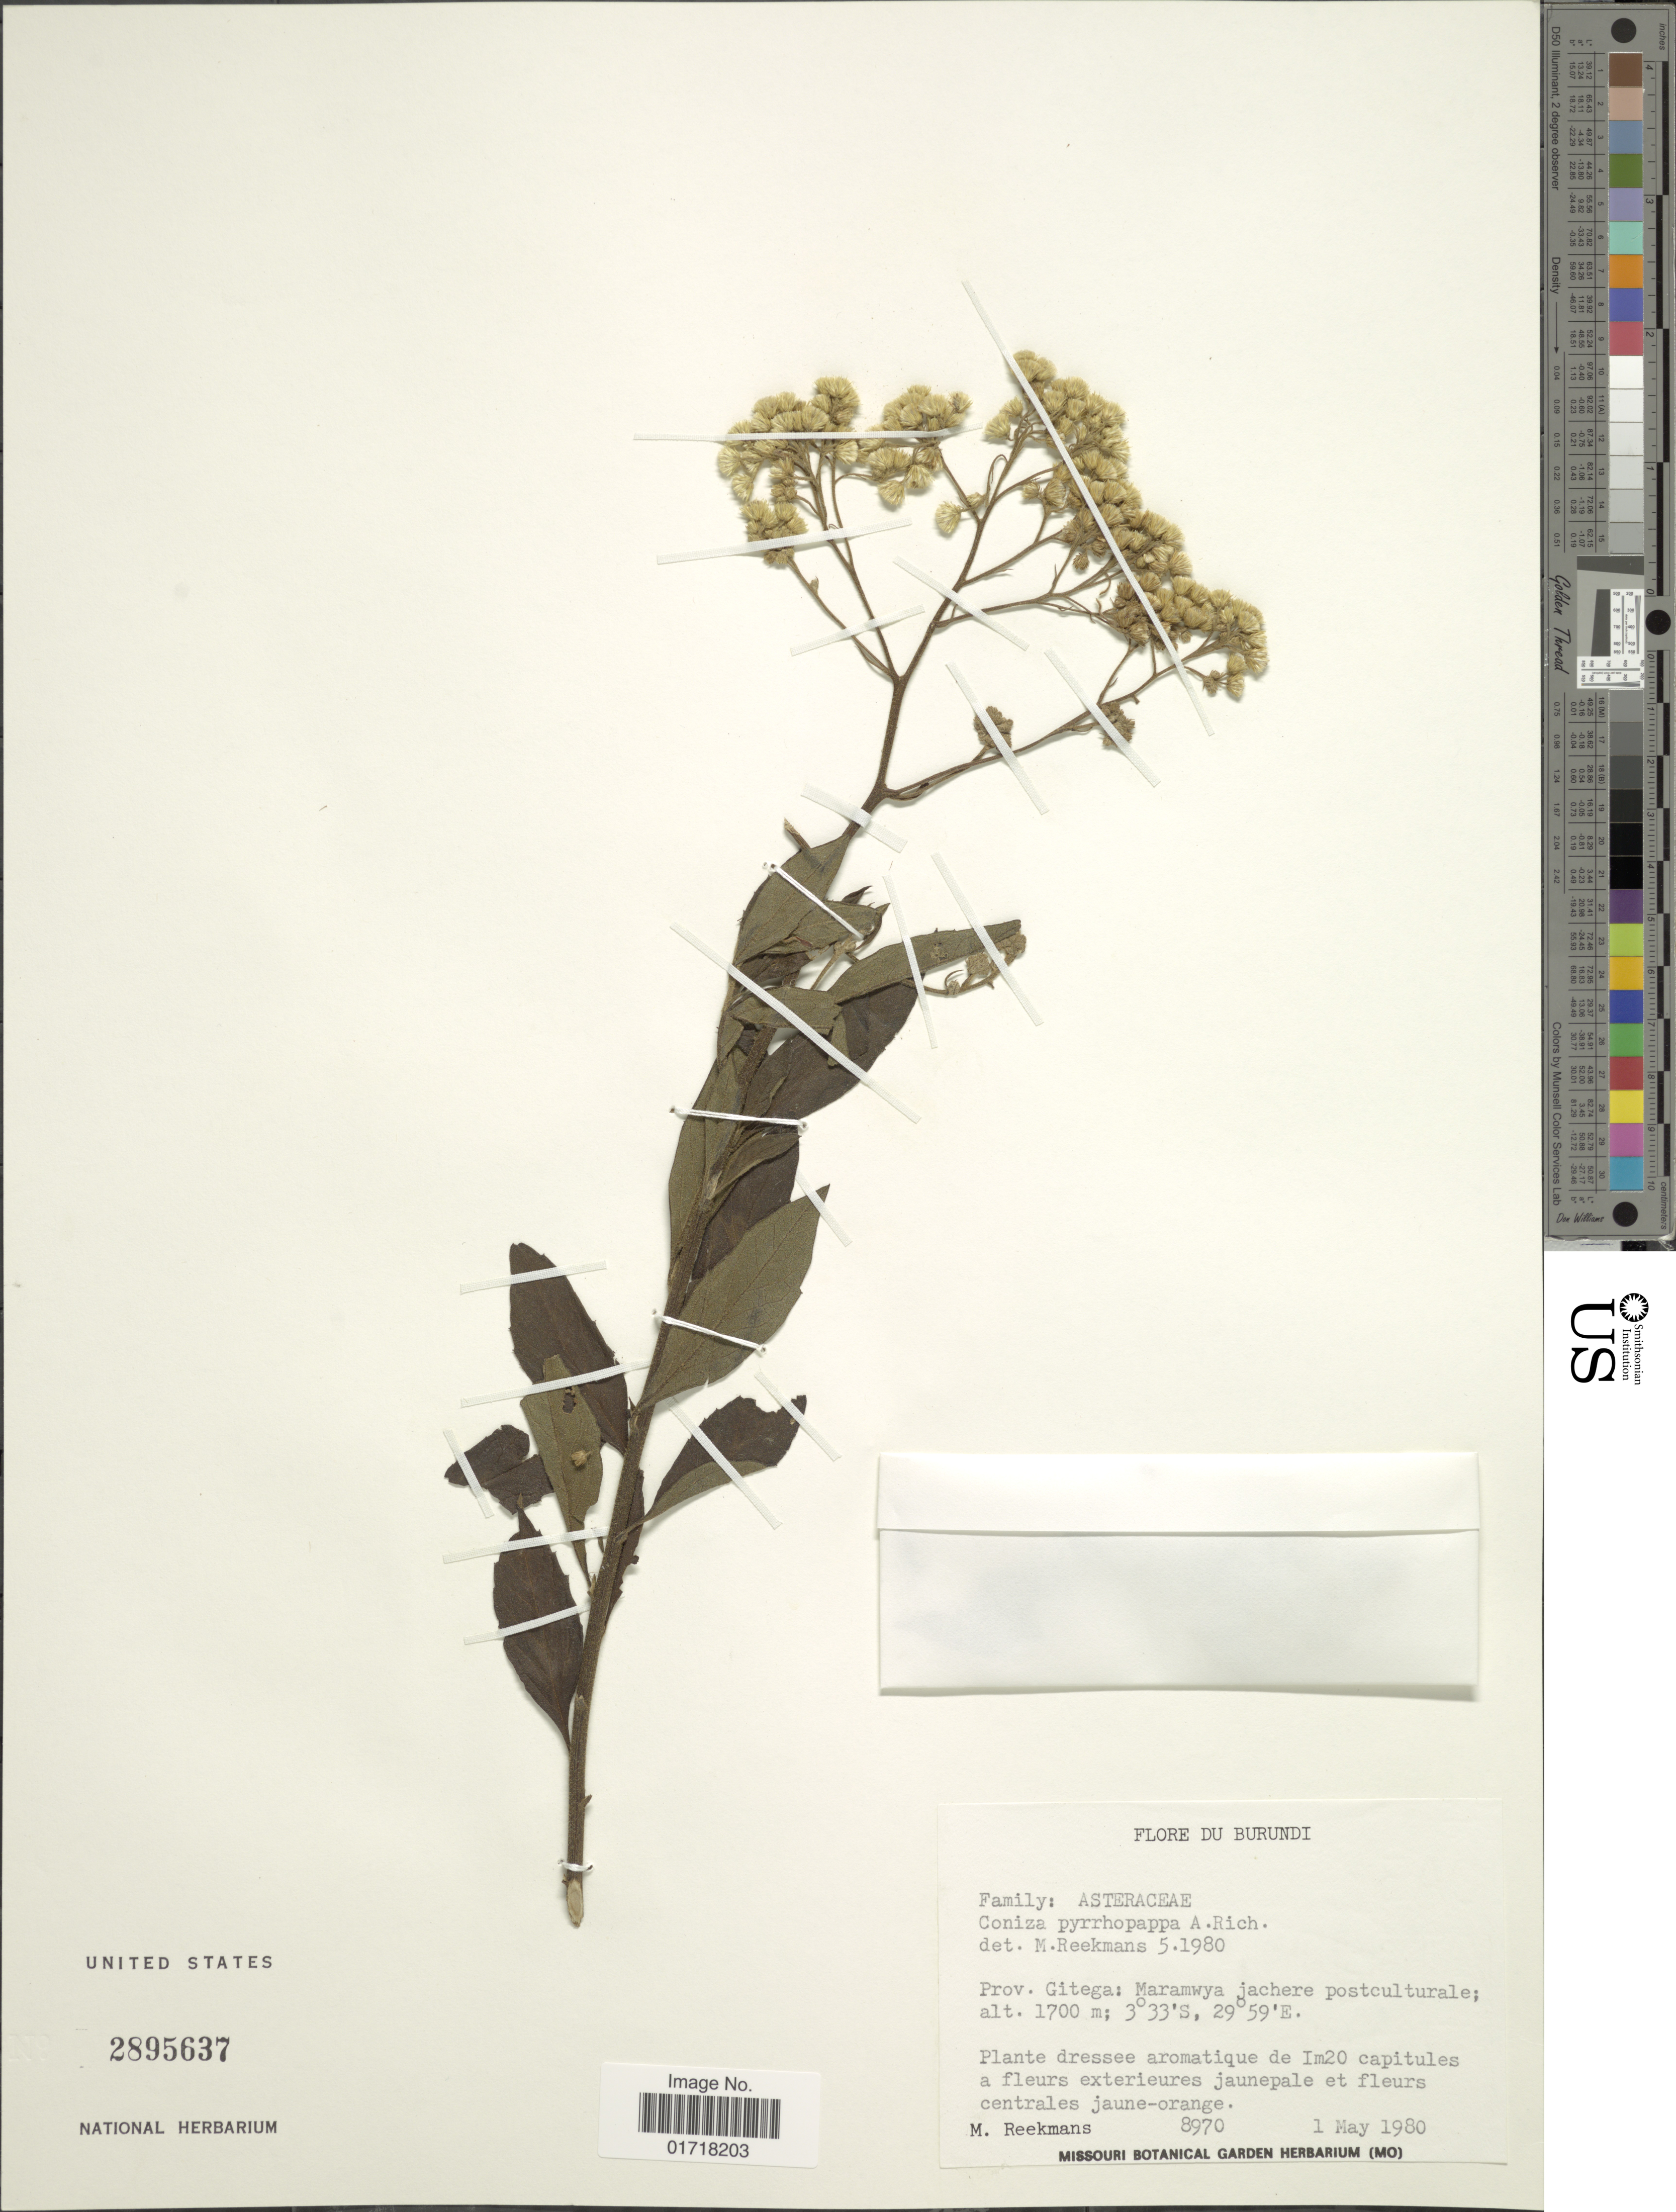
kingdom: Plantae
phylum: Tracheophyta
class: Magnoliopsida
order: Asterales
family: Asteraceae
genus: Conyza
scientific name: Conyza porphyropappa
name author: Sch. Bip.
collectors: M. Reekmans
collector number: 8970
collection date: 1980-05-01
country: Burundi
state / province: Gitega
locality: Du Burundi, Prov.: Gitega: Marawya jachere postculturale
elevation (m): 1700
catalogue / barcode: US 2895637